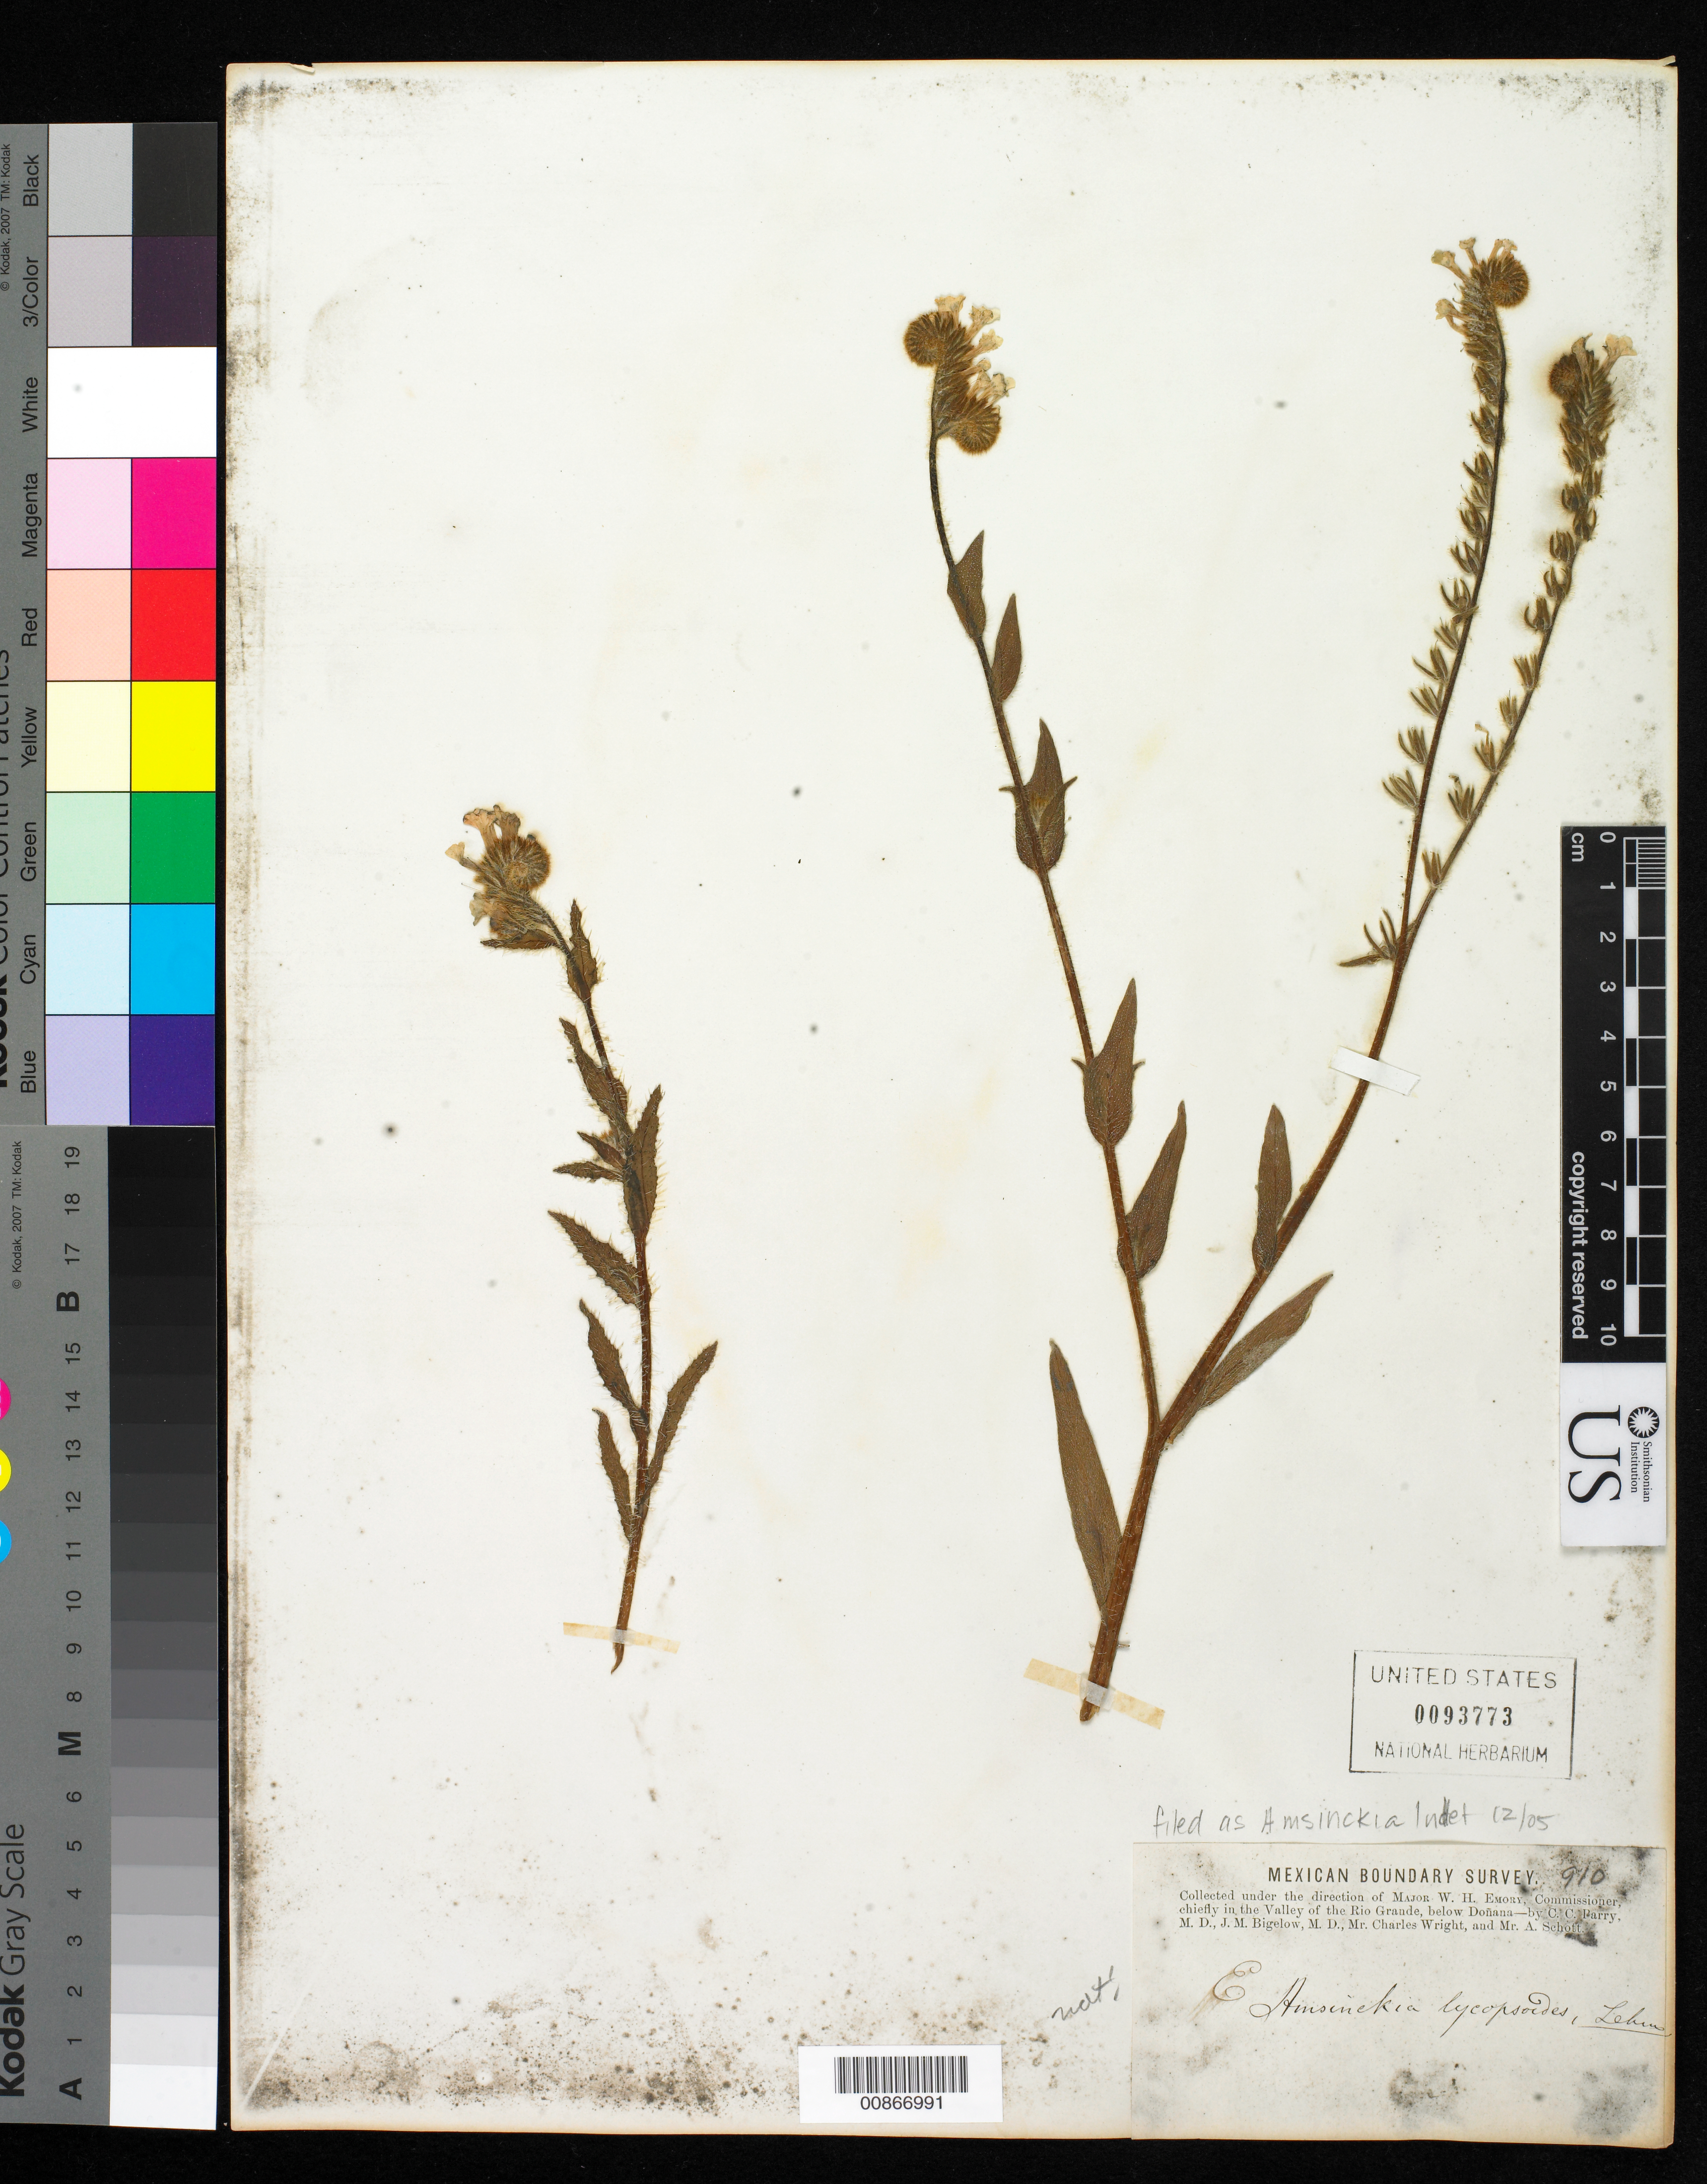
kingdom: Plantae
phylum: Tracheophyta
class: Magnoliopsida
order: Boraginales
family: Boraginaceae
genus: Amsinckia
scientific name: Amsinckia sp.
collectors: C. C. Parry, J. M. Bigelow, C. Wright & A. C. V. Schott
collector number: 910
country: United States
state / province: New Mexico / Texas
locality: Valley of the Rio Grande, below Doñana.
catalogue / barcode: US 93773